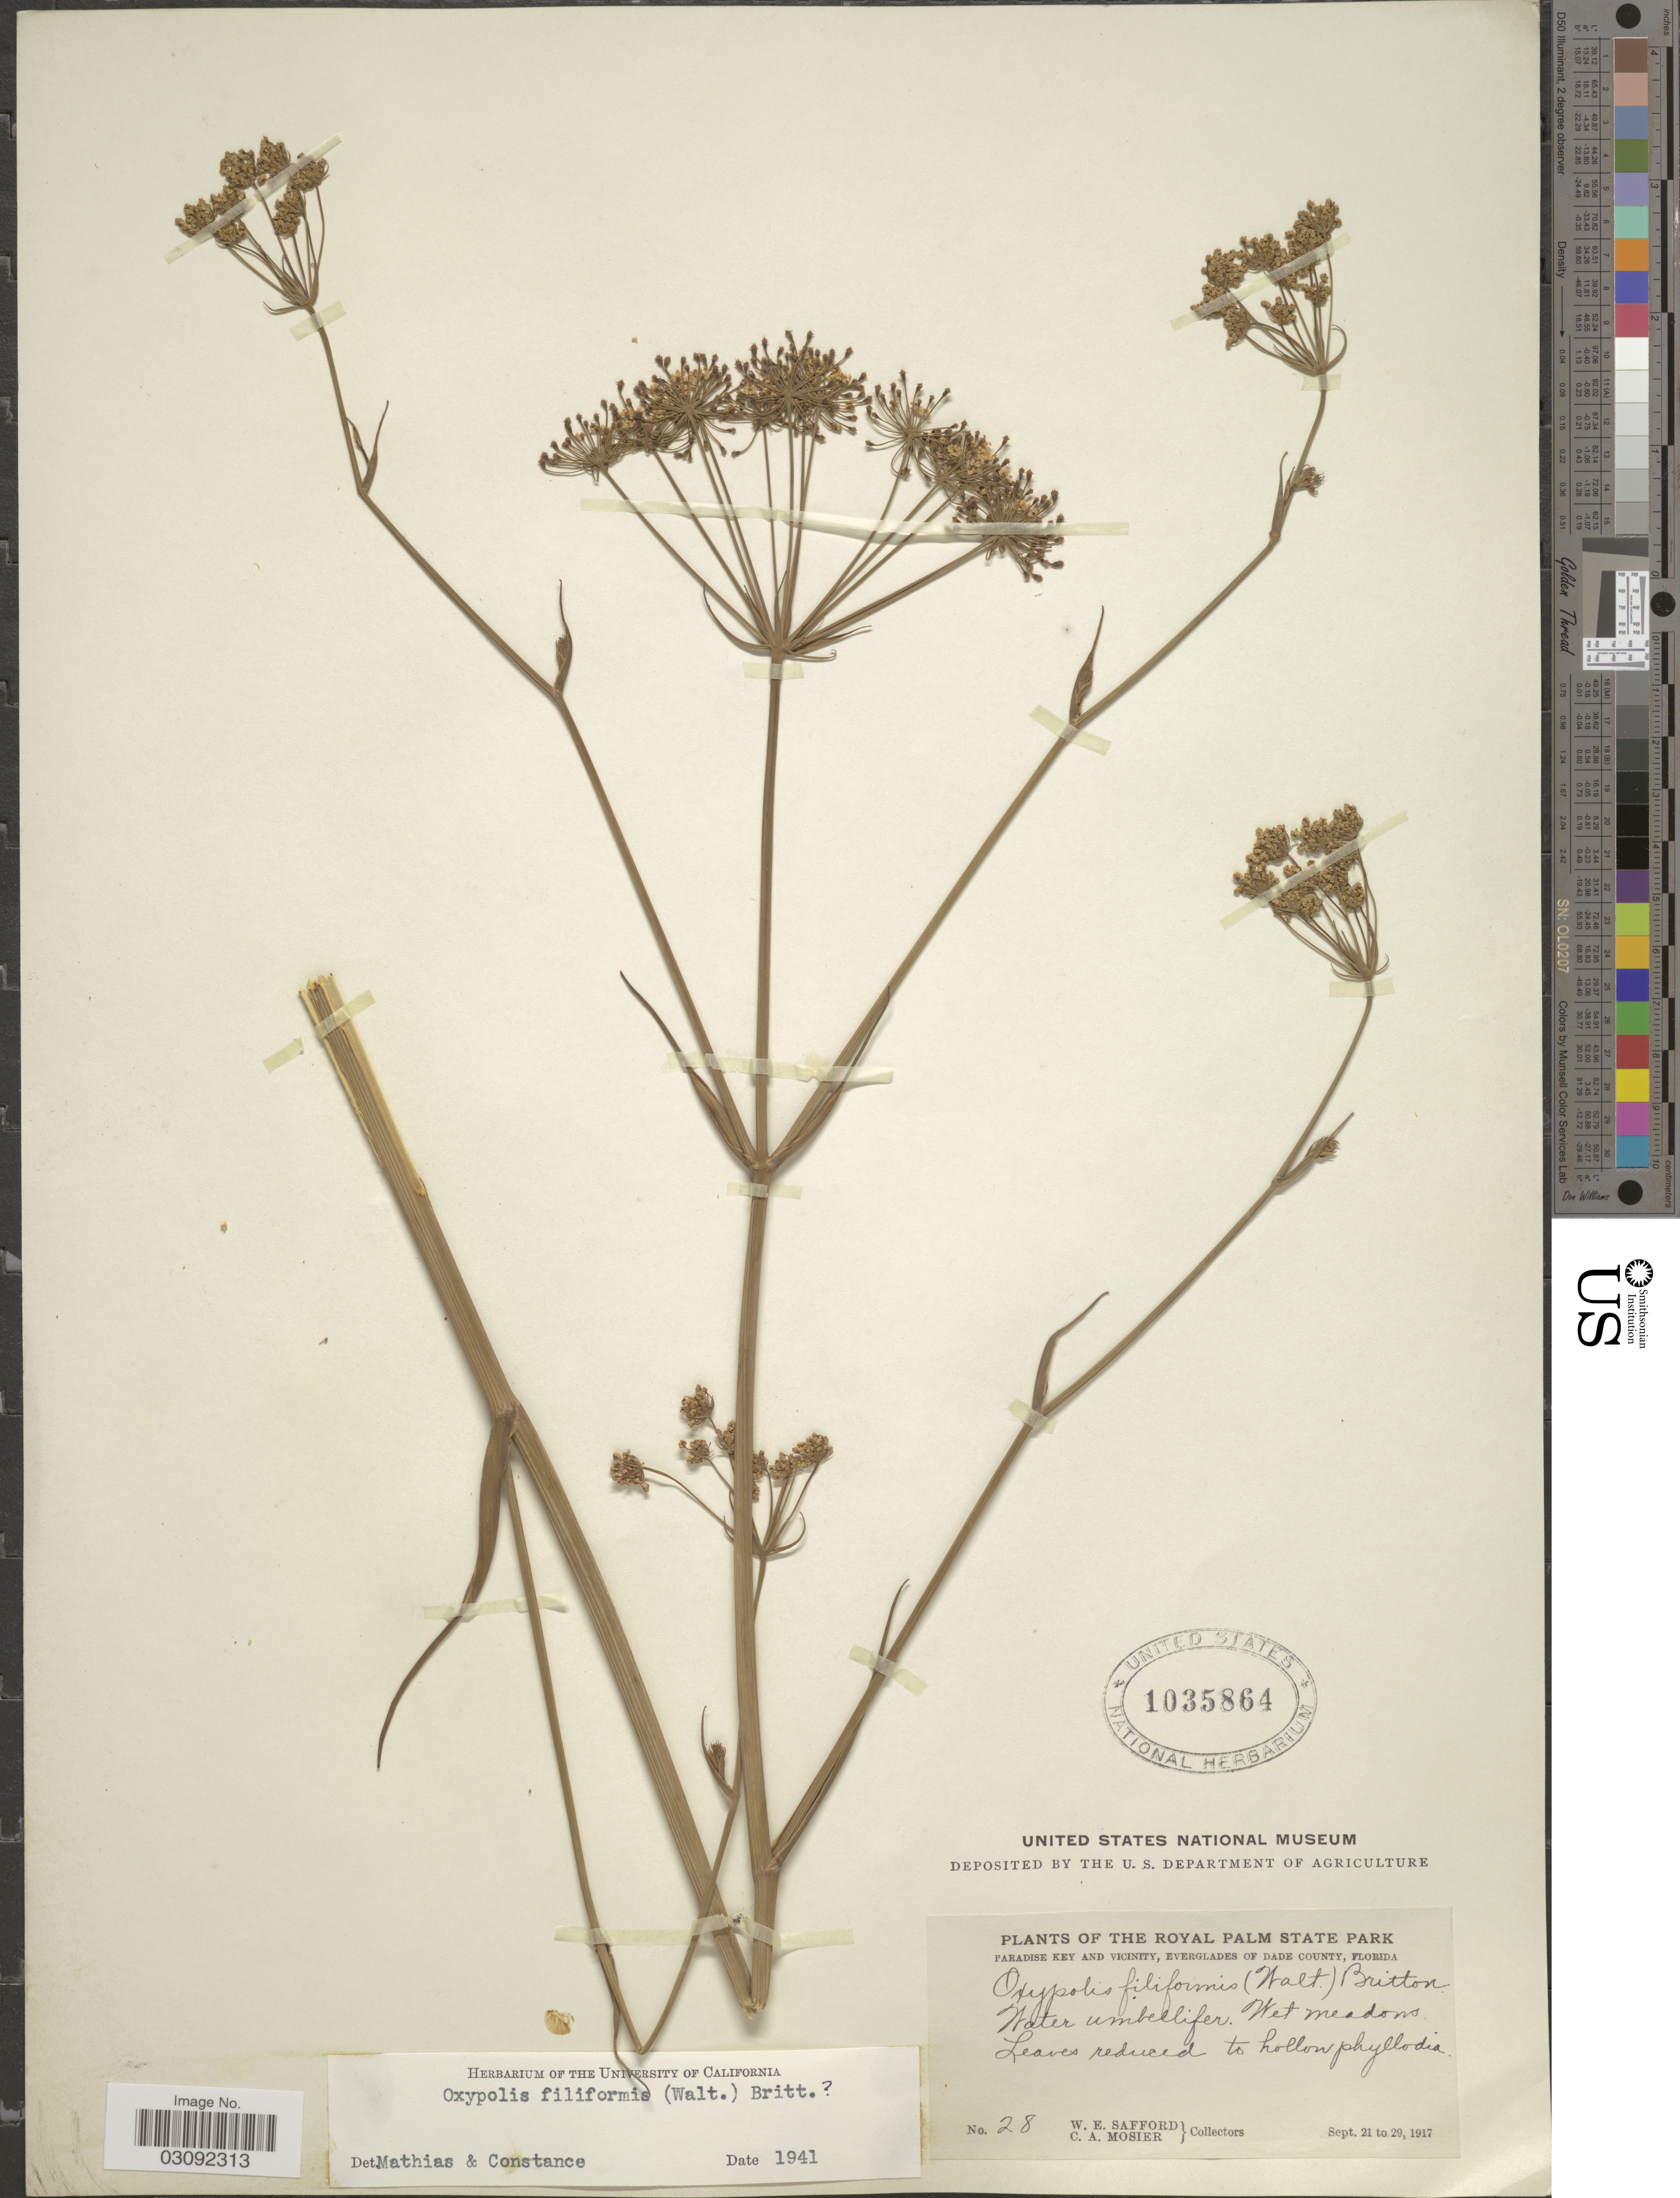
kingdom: Plantae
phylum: Tracheophyta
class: Magnoliopsida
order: Apiales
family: Apiaceae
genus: Oxypolis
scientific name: Oxypolis filiformis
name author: (Walter) Britton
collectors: W. E. Safford & C. A. Mosier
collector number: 28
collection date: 1917-09-21/1917-09-29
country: United States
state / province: Florida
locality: Royal Palm State Park. Paradise Key and vicinity, Everglades of Dade County.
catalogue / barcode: US 1035864